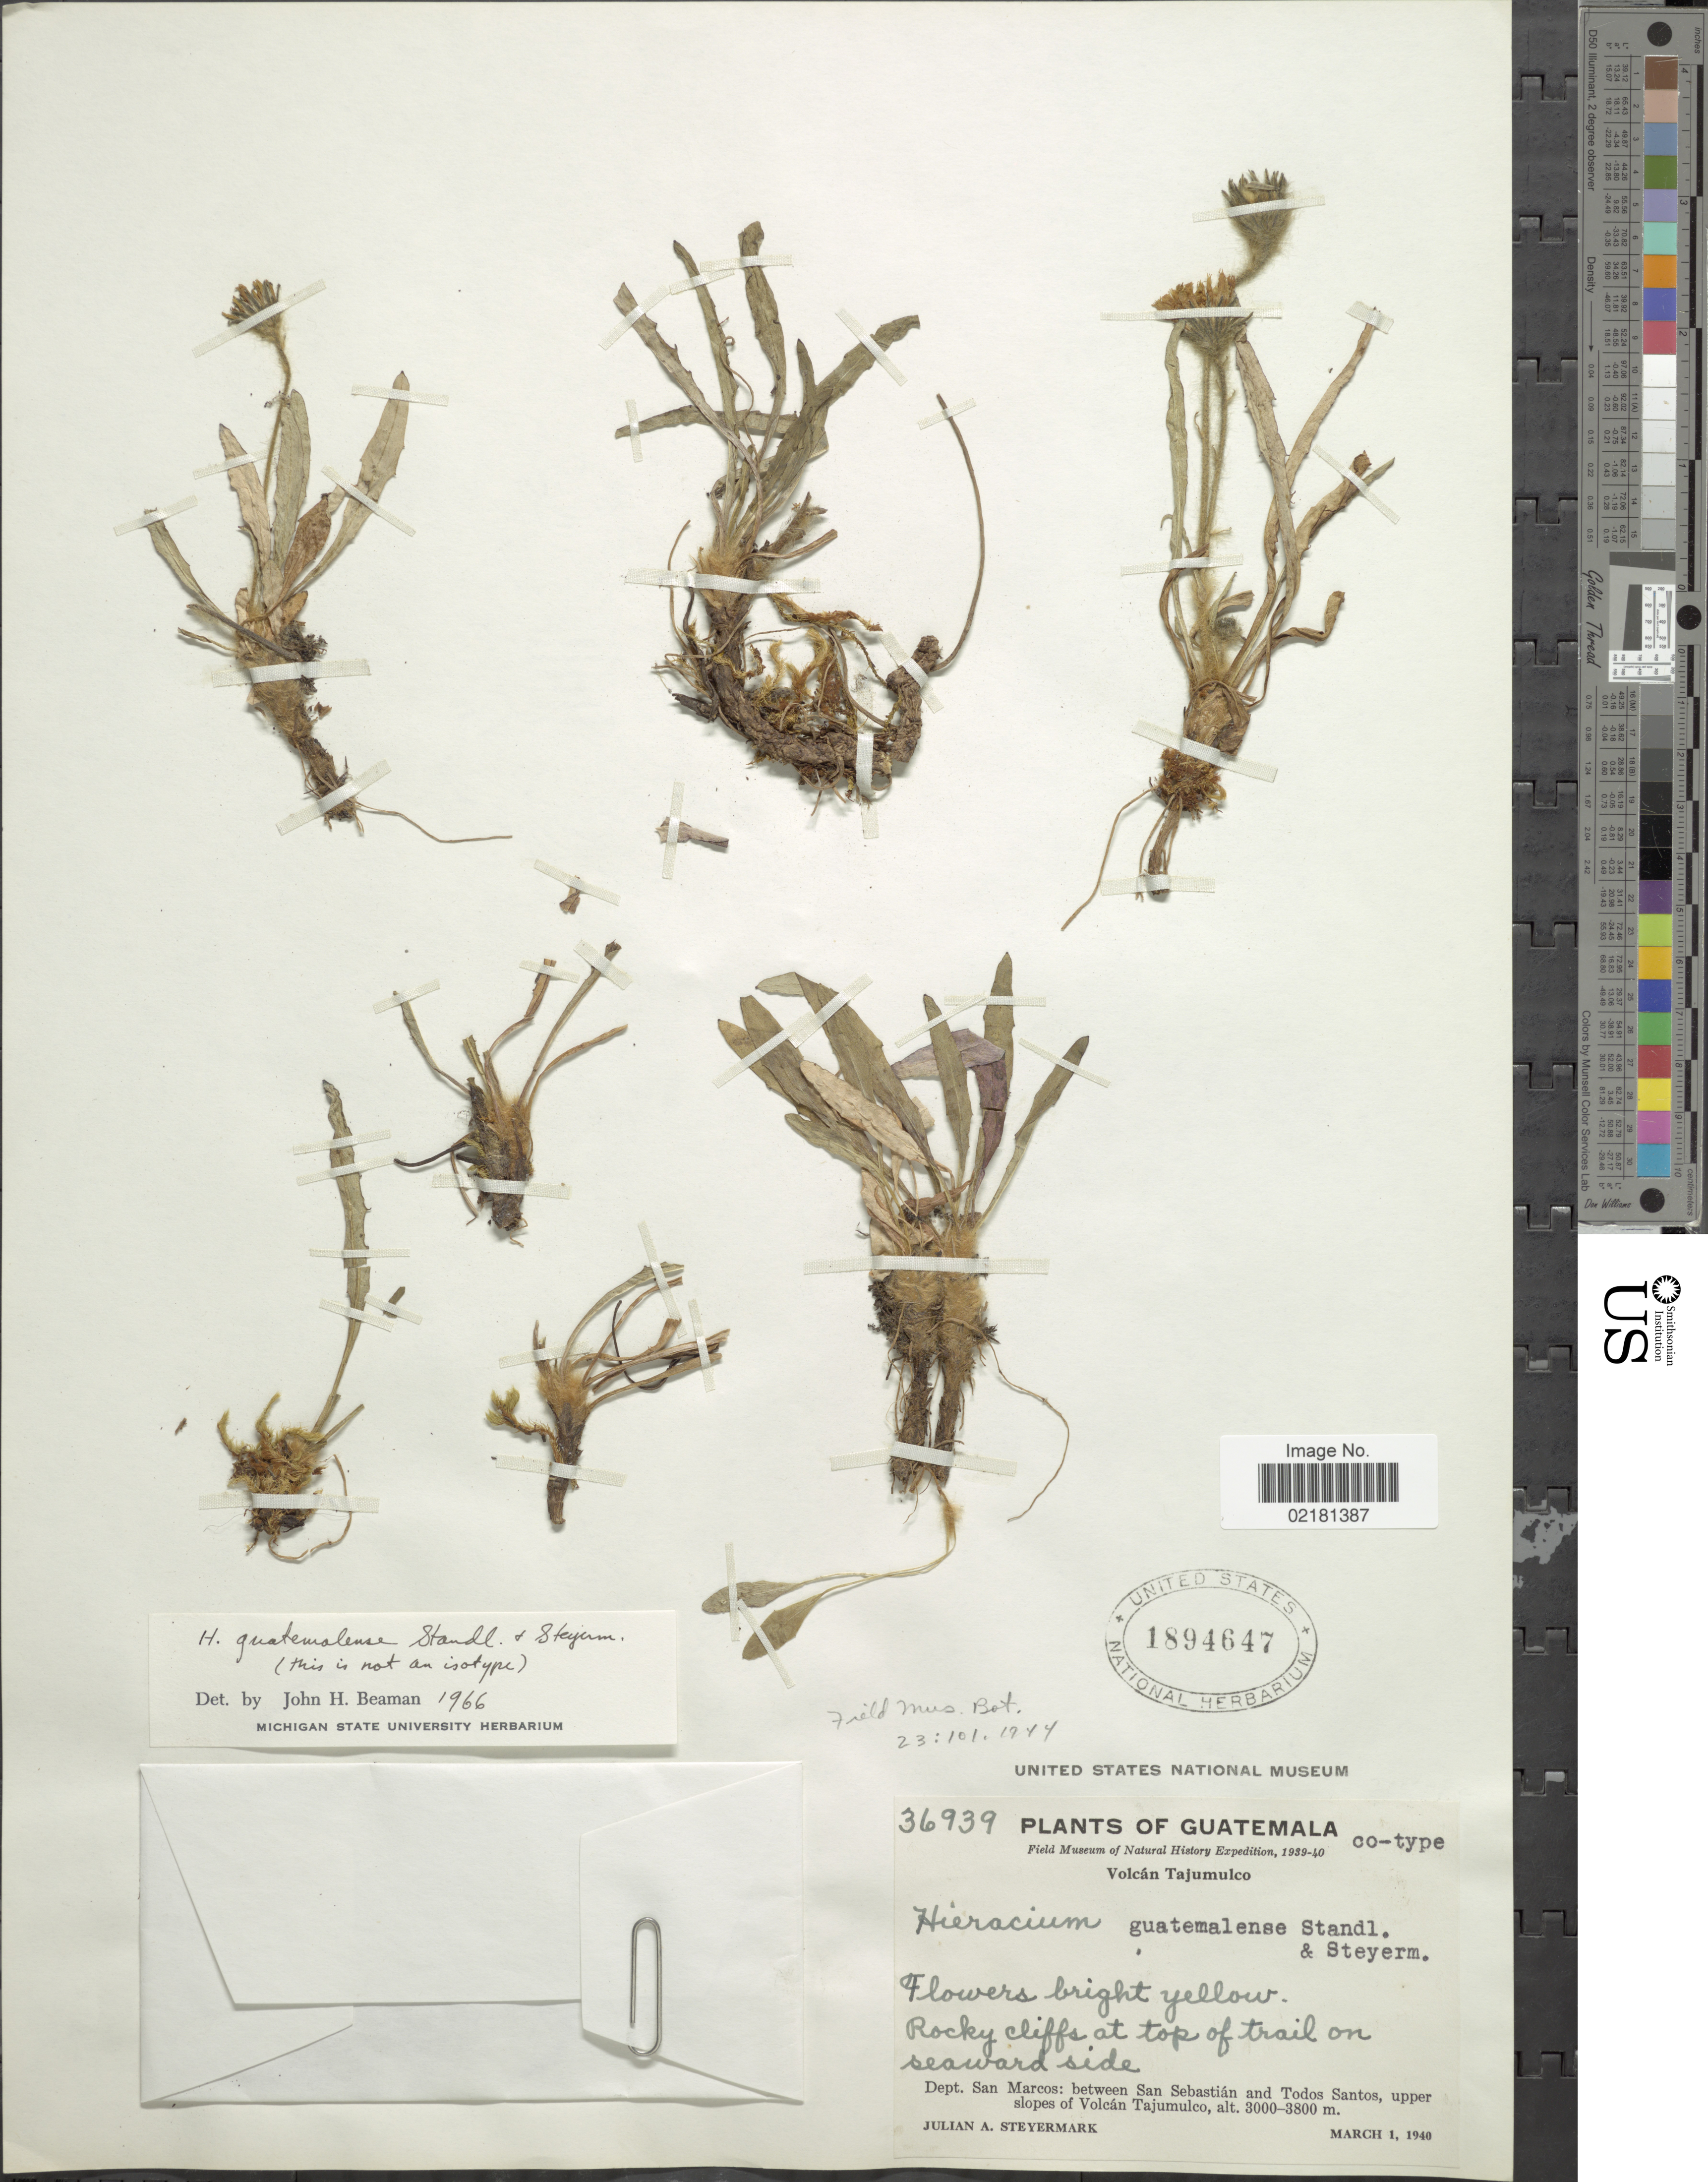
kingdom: Plantae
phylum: Tracheophyta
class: Magnoliopsida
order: Asterales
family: Asteraceae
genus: Hieracium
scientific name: Hieracium guatemalense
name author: Standl. & Steyerm.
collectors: J. Steyermark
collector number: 36939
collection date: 1940-03-01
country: Guatemala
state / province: San Marcos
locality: Volcan Tajumulco, rocky cliffs at stop of trail on seward side, between San Sebastian and Todos Santos, upper slopes of Volan Tajumulco.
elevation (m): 3000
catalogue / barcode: US 1894647